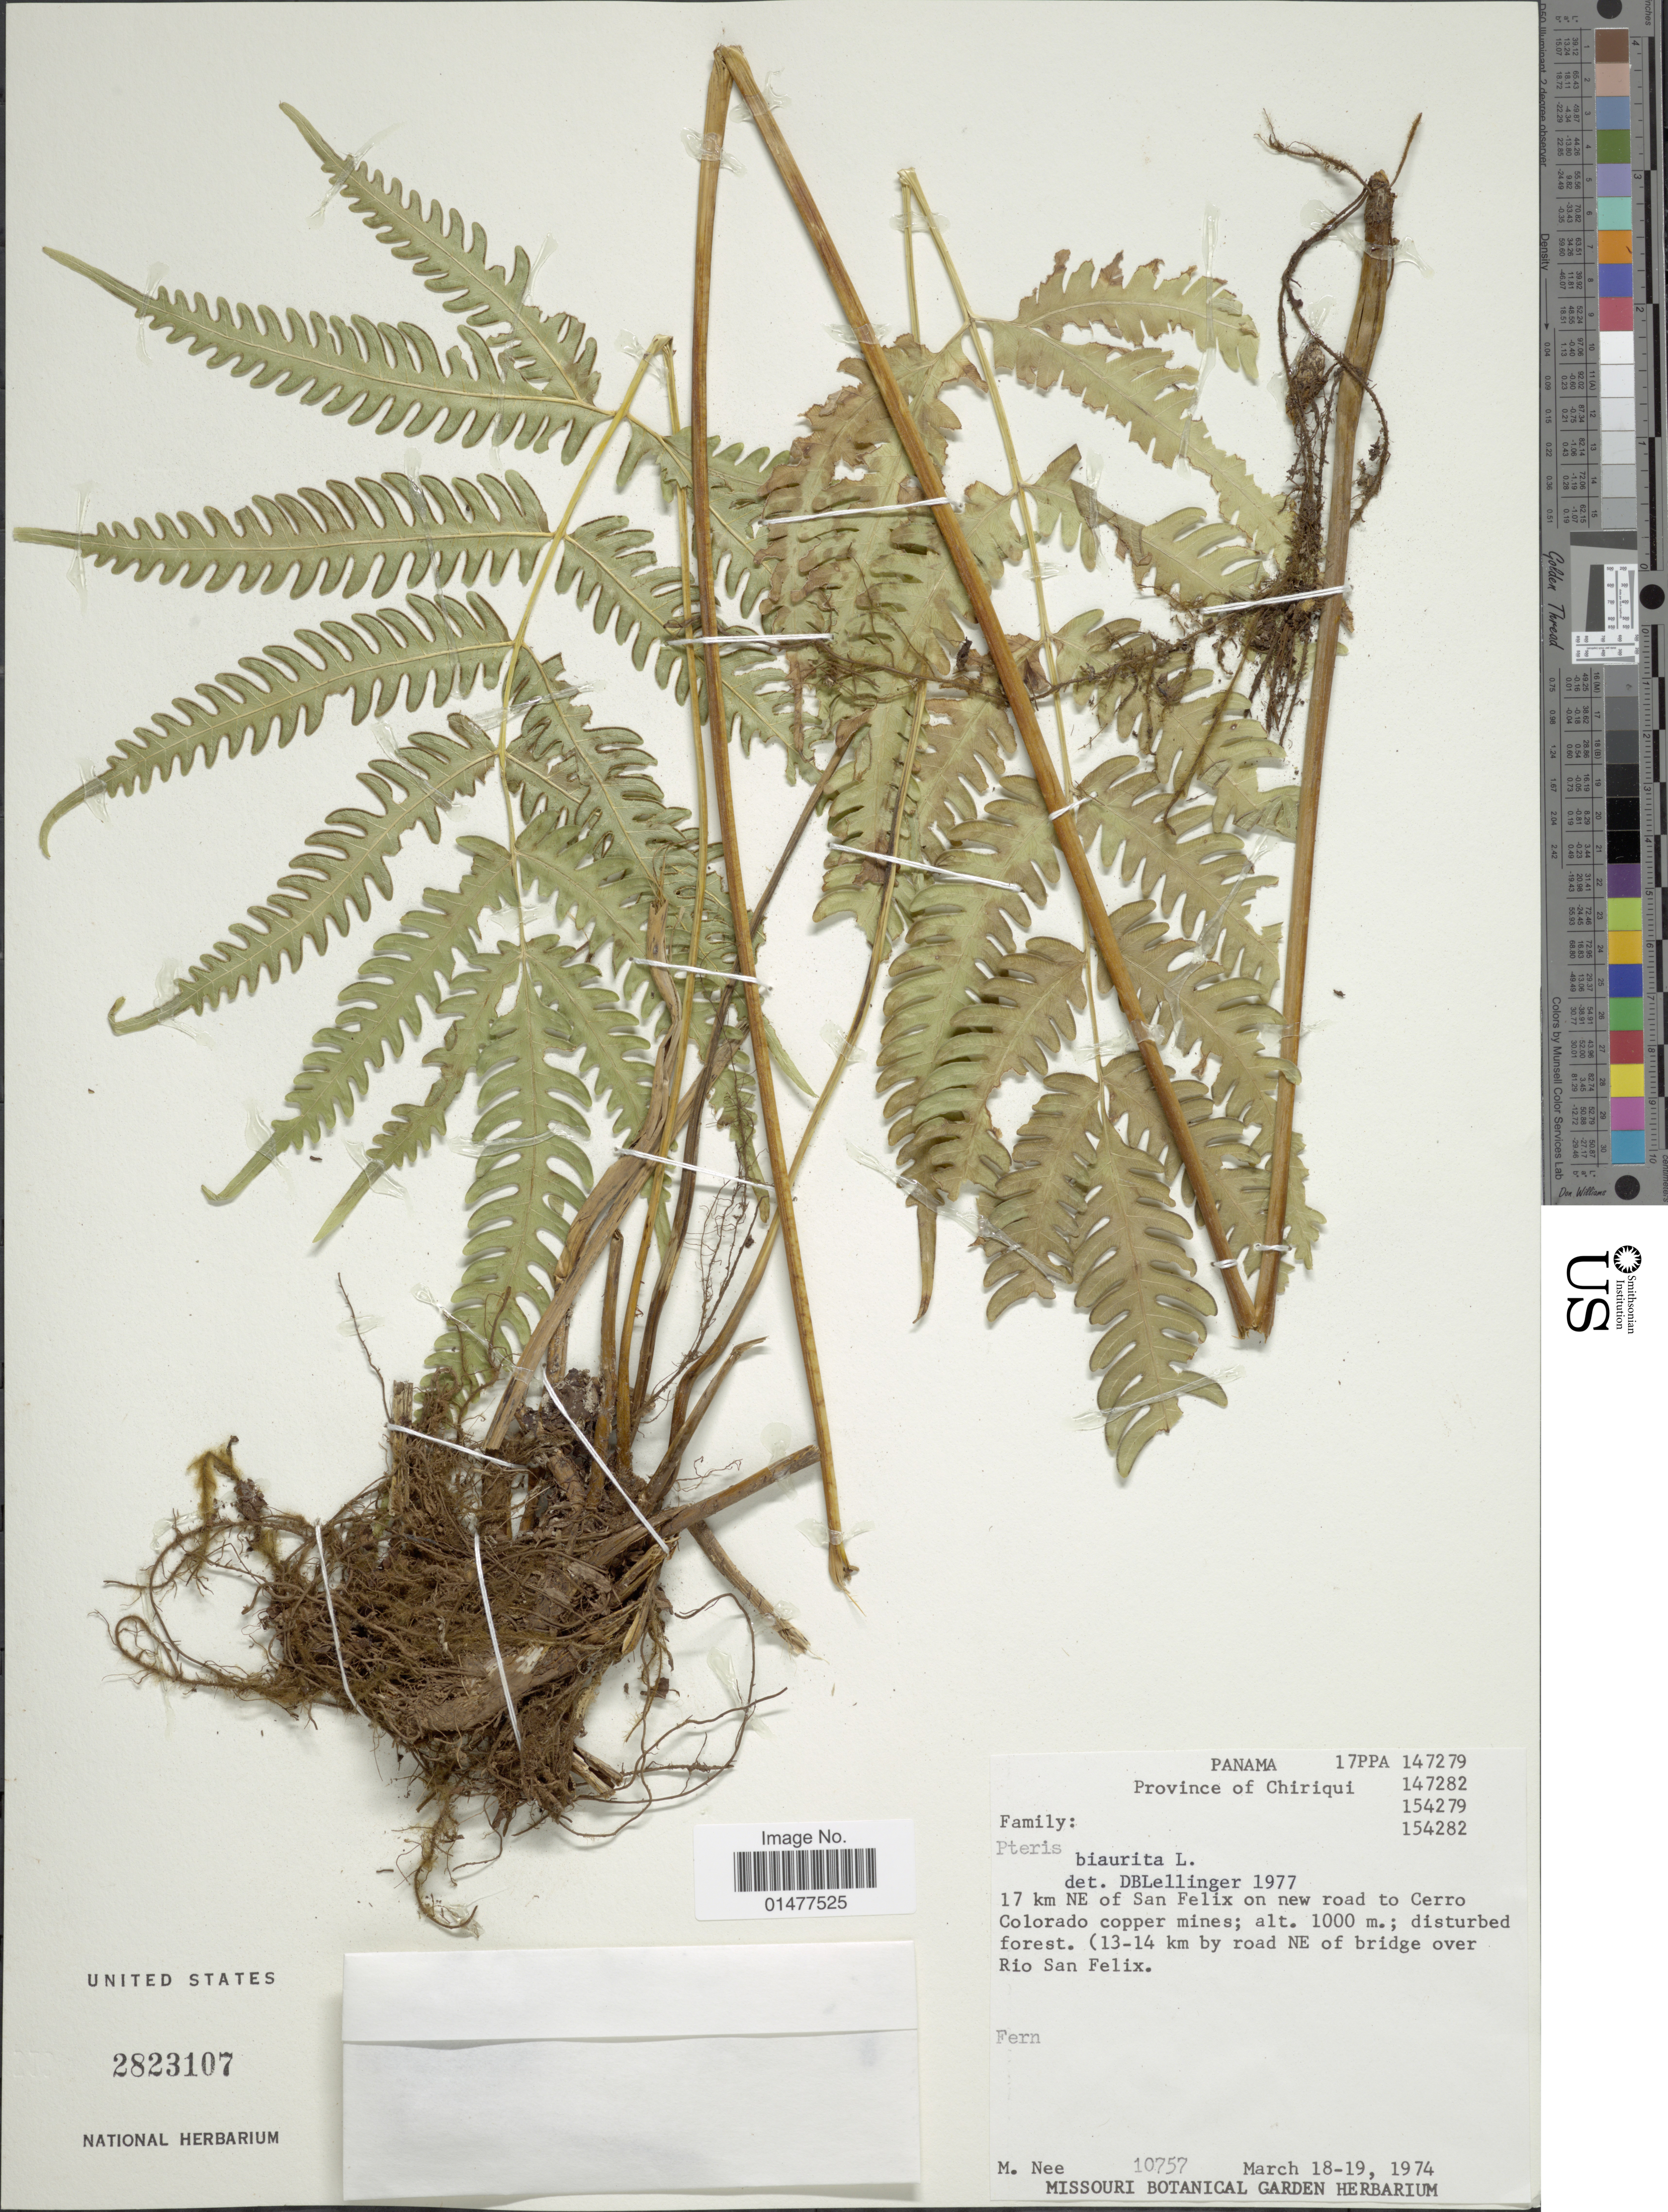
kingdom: Plantae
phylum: Tracheophyta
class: Polypodiopsida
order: Polypodiales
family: Pteridaceae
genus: Pteris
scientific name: Pteris biaurita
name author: L.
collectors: M. Nee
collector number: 10757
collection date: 1974-03-18/1974-03-19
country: Panama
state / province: Chiriqui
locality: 17 km NE of San Felix on new road to Cerro Colorado copper mines (13-14 km by road NE of bridge over Rio San Felix).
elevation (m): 1000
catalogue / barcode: US 2823107